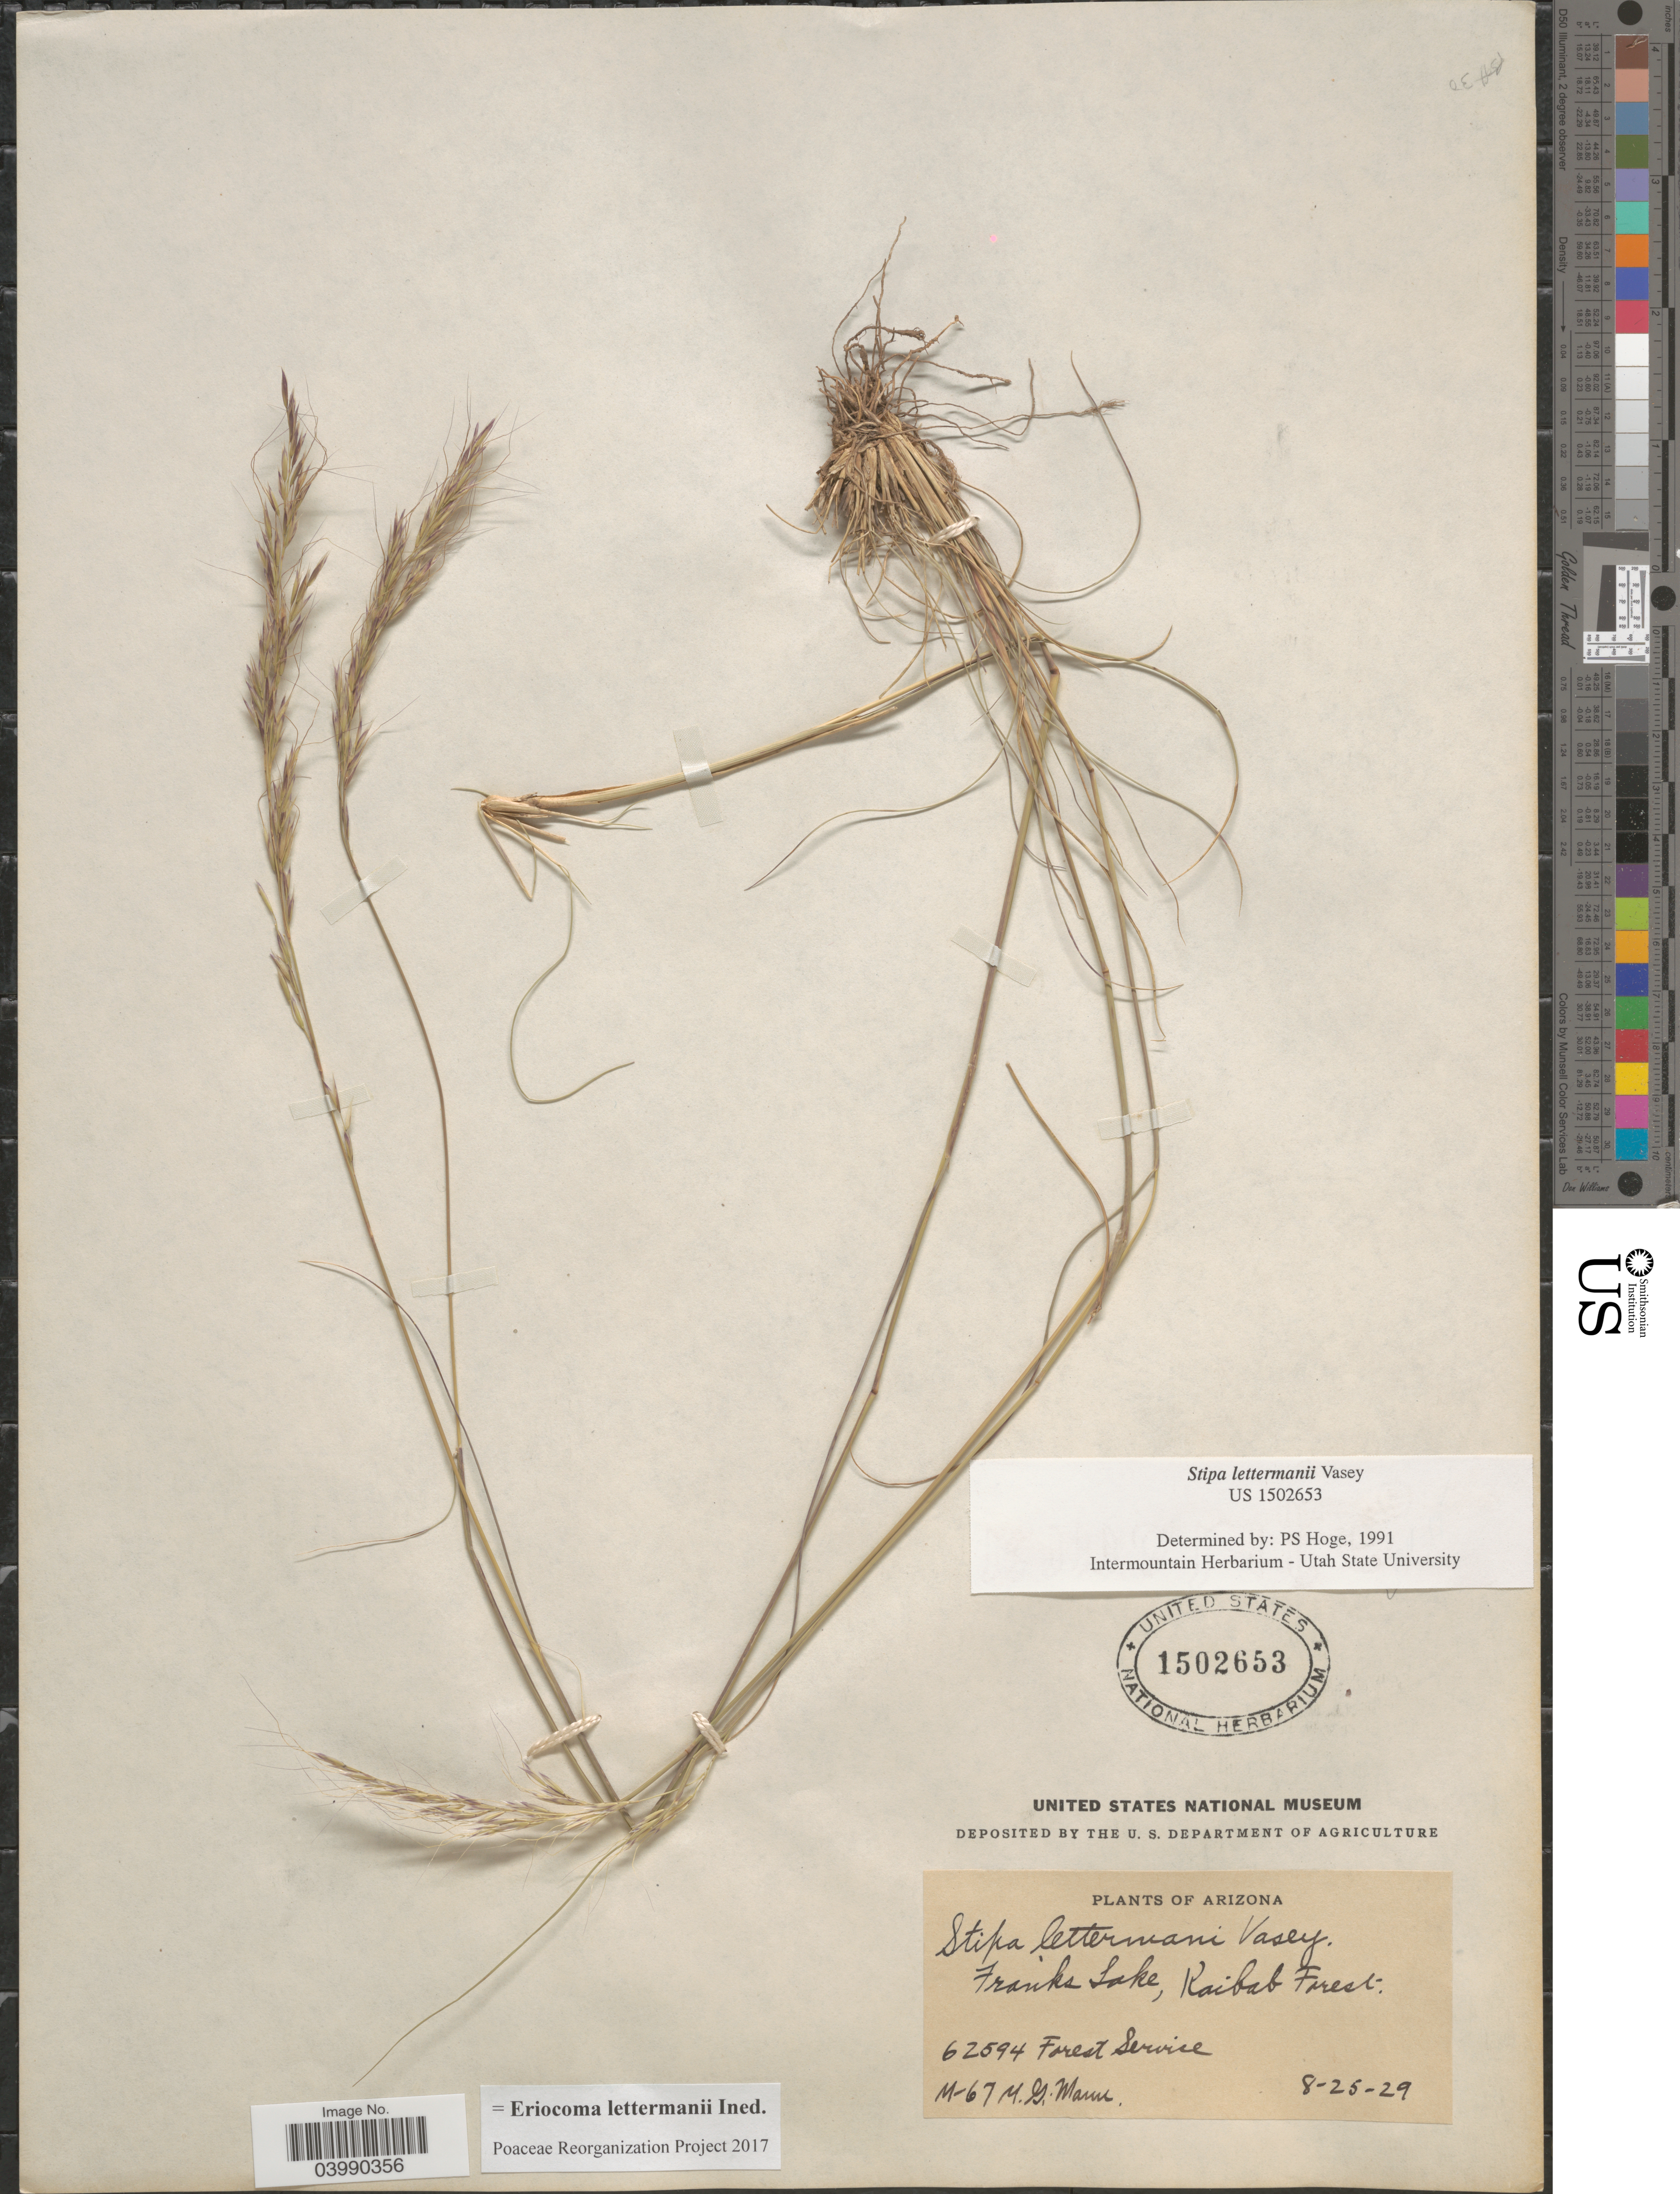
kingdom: Plantae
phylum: Tracheophyta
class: Liliopsida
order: Poales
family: Poaceae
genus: Eriocoma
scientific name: Eriocoma lettermanii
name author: (Vasey) Romasch.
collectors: W. Mann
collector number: M67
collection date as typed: Transcribed d/m/y: 25/8/29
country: United States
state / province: Arizona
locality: Franks Lake, Kaibab Forest. 62594 Forest Service.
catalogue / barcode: US 1502653